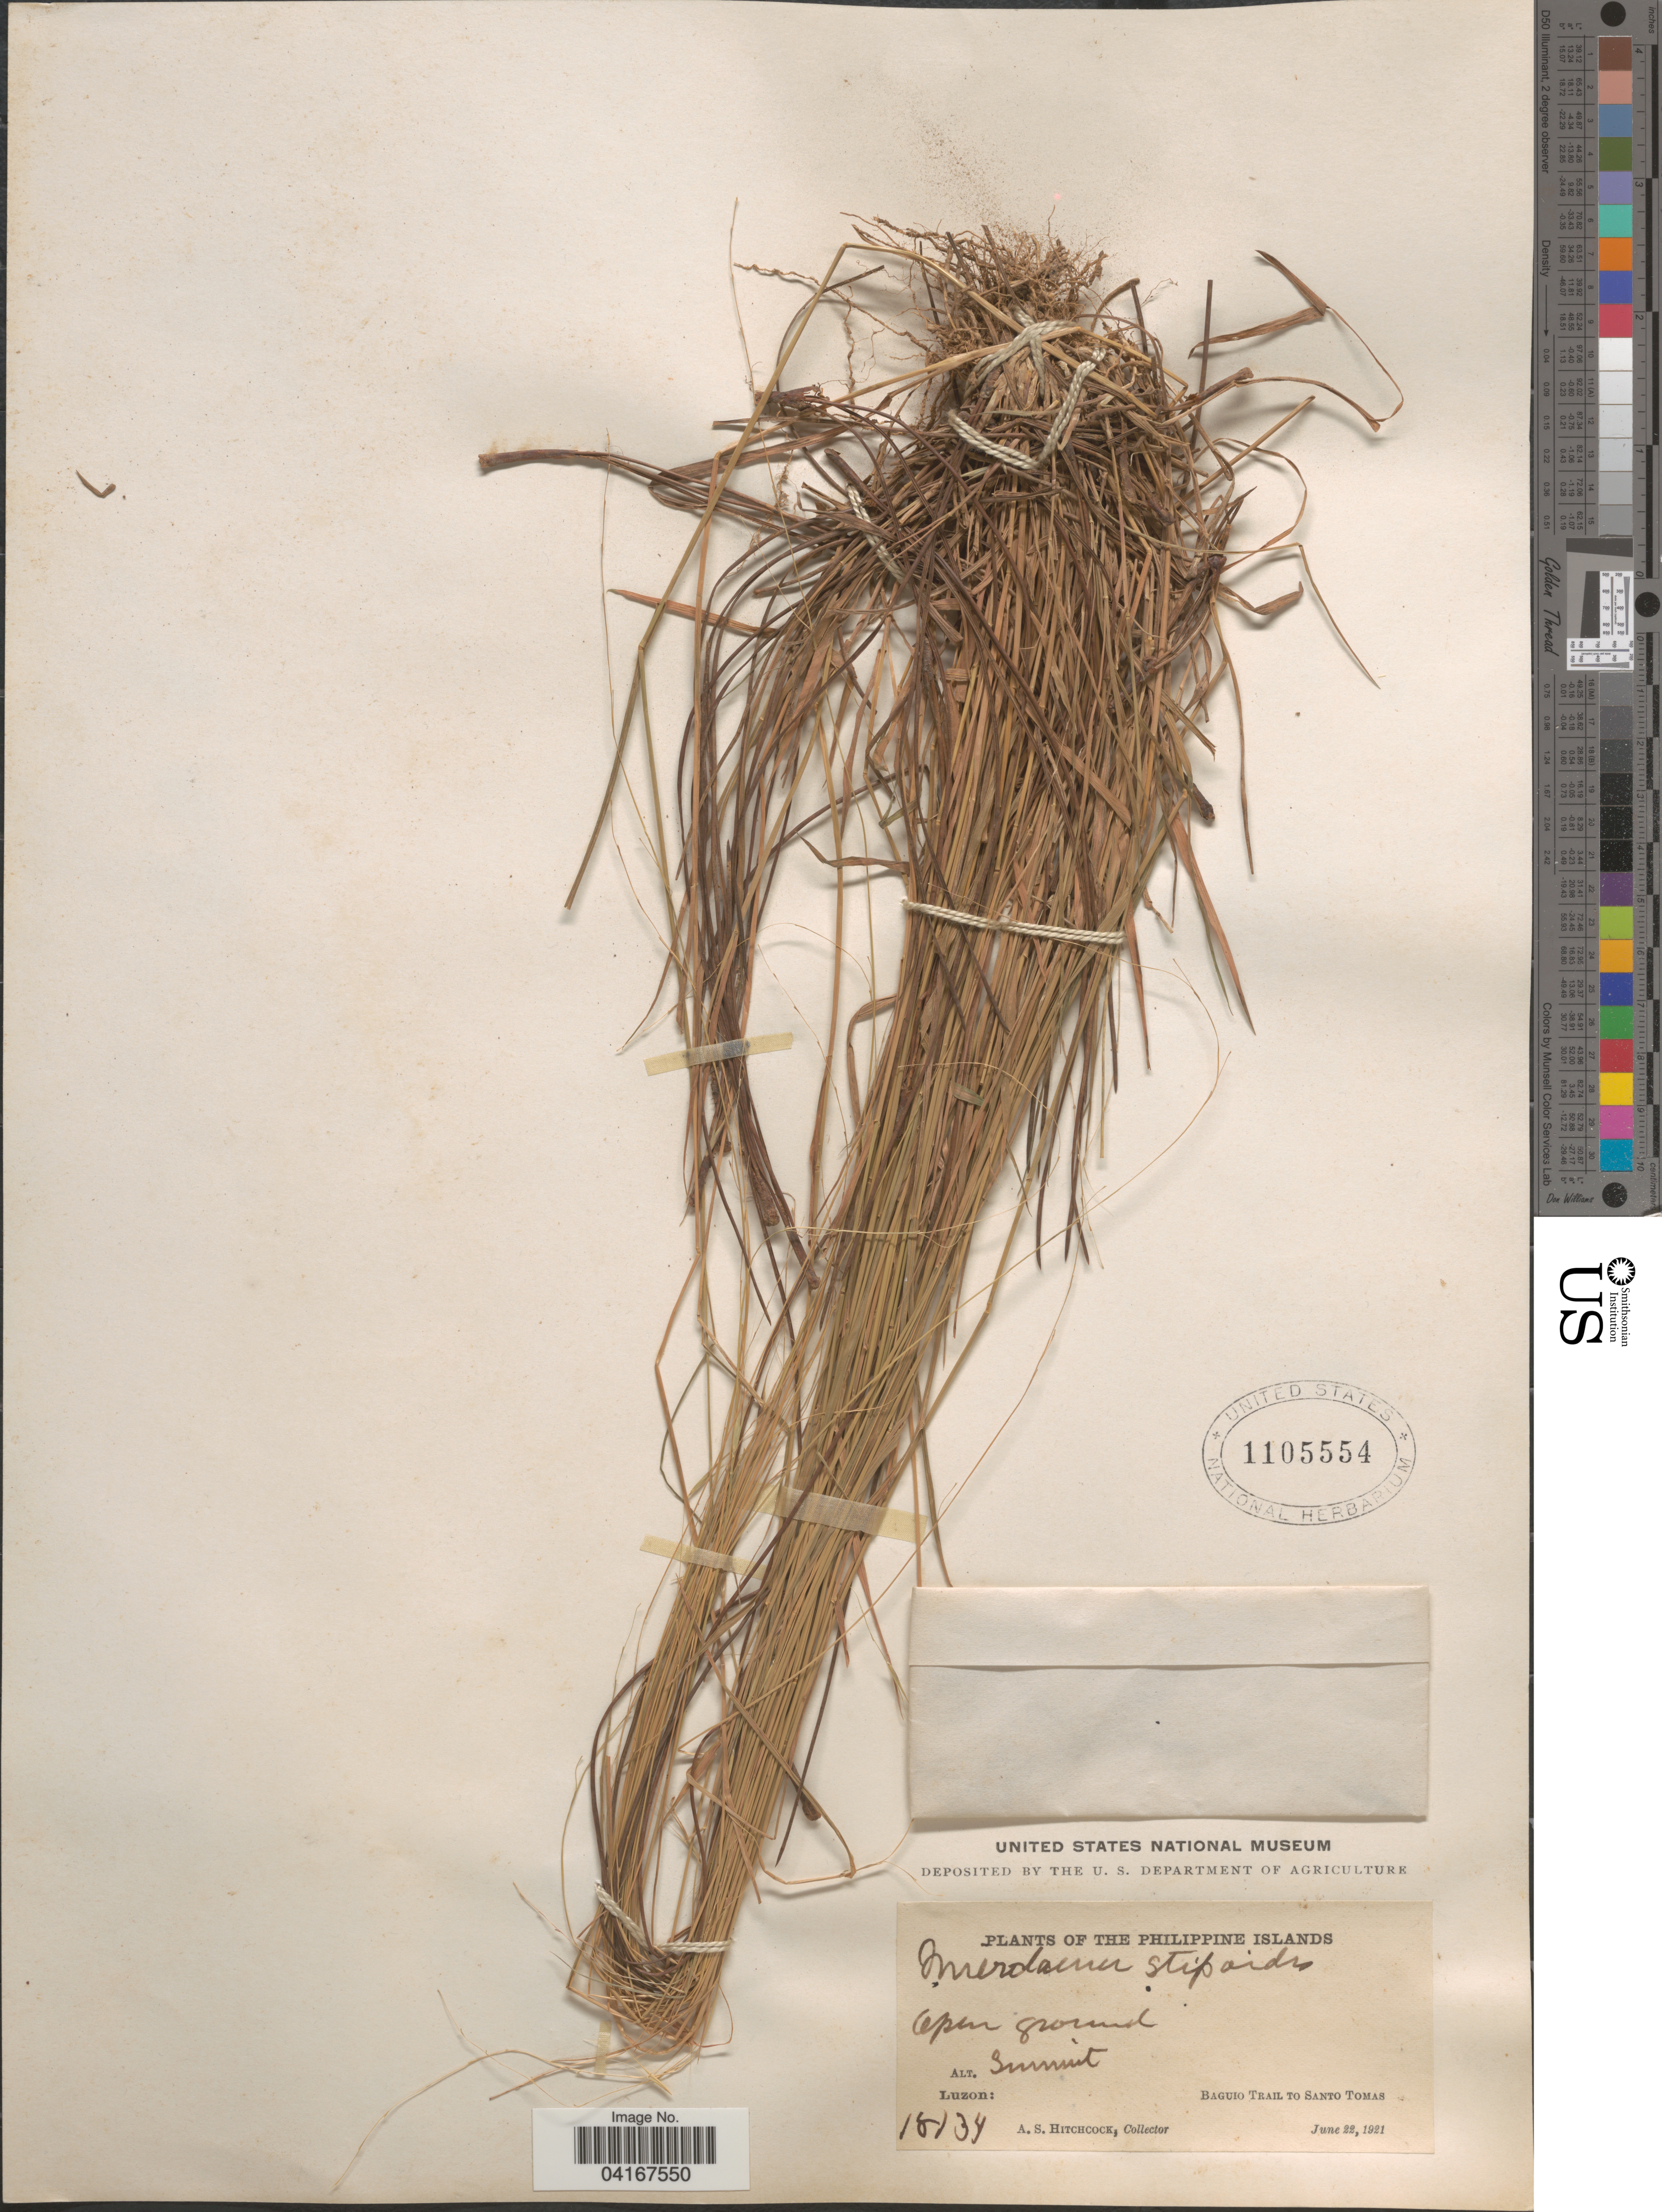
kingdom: Plantae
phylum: Tracheophyta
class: Liliopsida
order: Poales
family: Poaceae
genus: Microlaena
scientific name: Microlaena stipoides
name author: (Labill.) R. Br.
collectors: A. S. Hitchcock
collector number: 18134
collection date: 1921-06-22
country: Philippines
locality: The Philippine Islands. Luzon. Baguio Trail to Santo Tomas.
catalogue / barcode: US 1105554